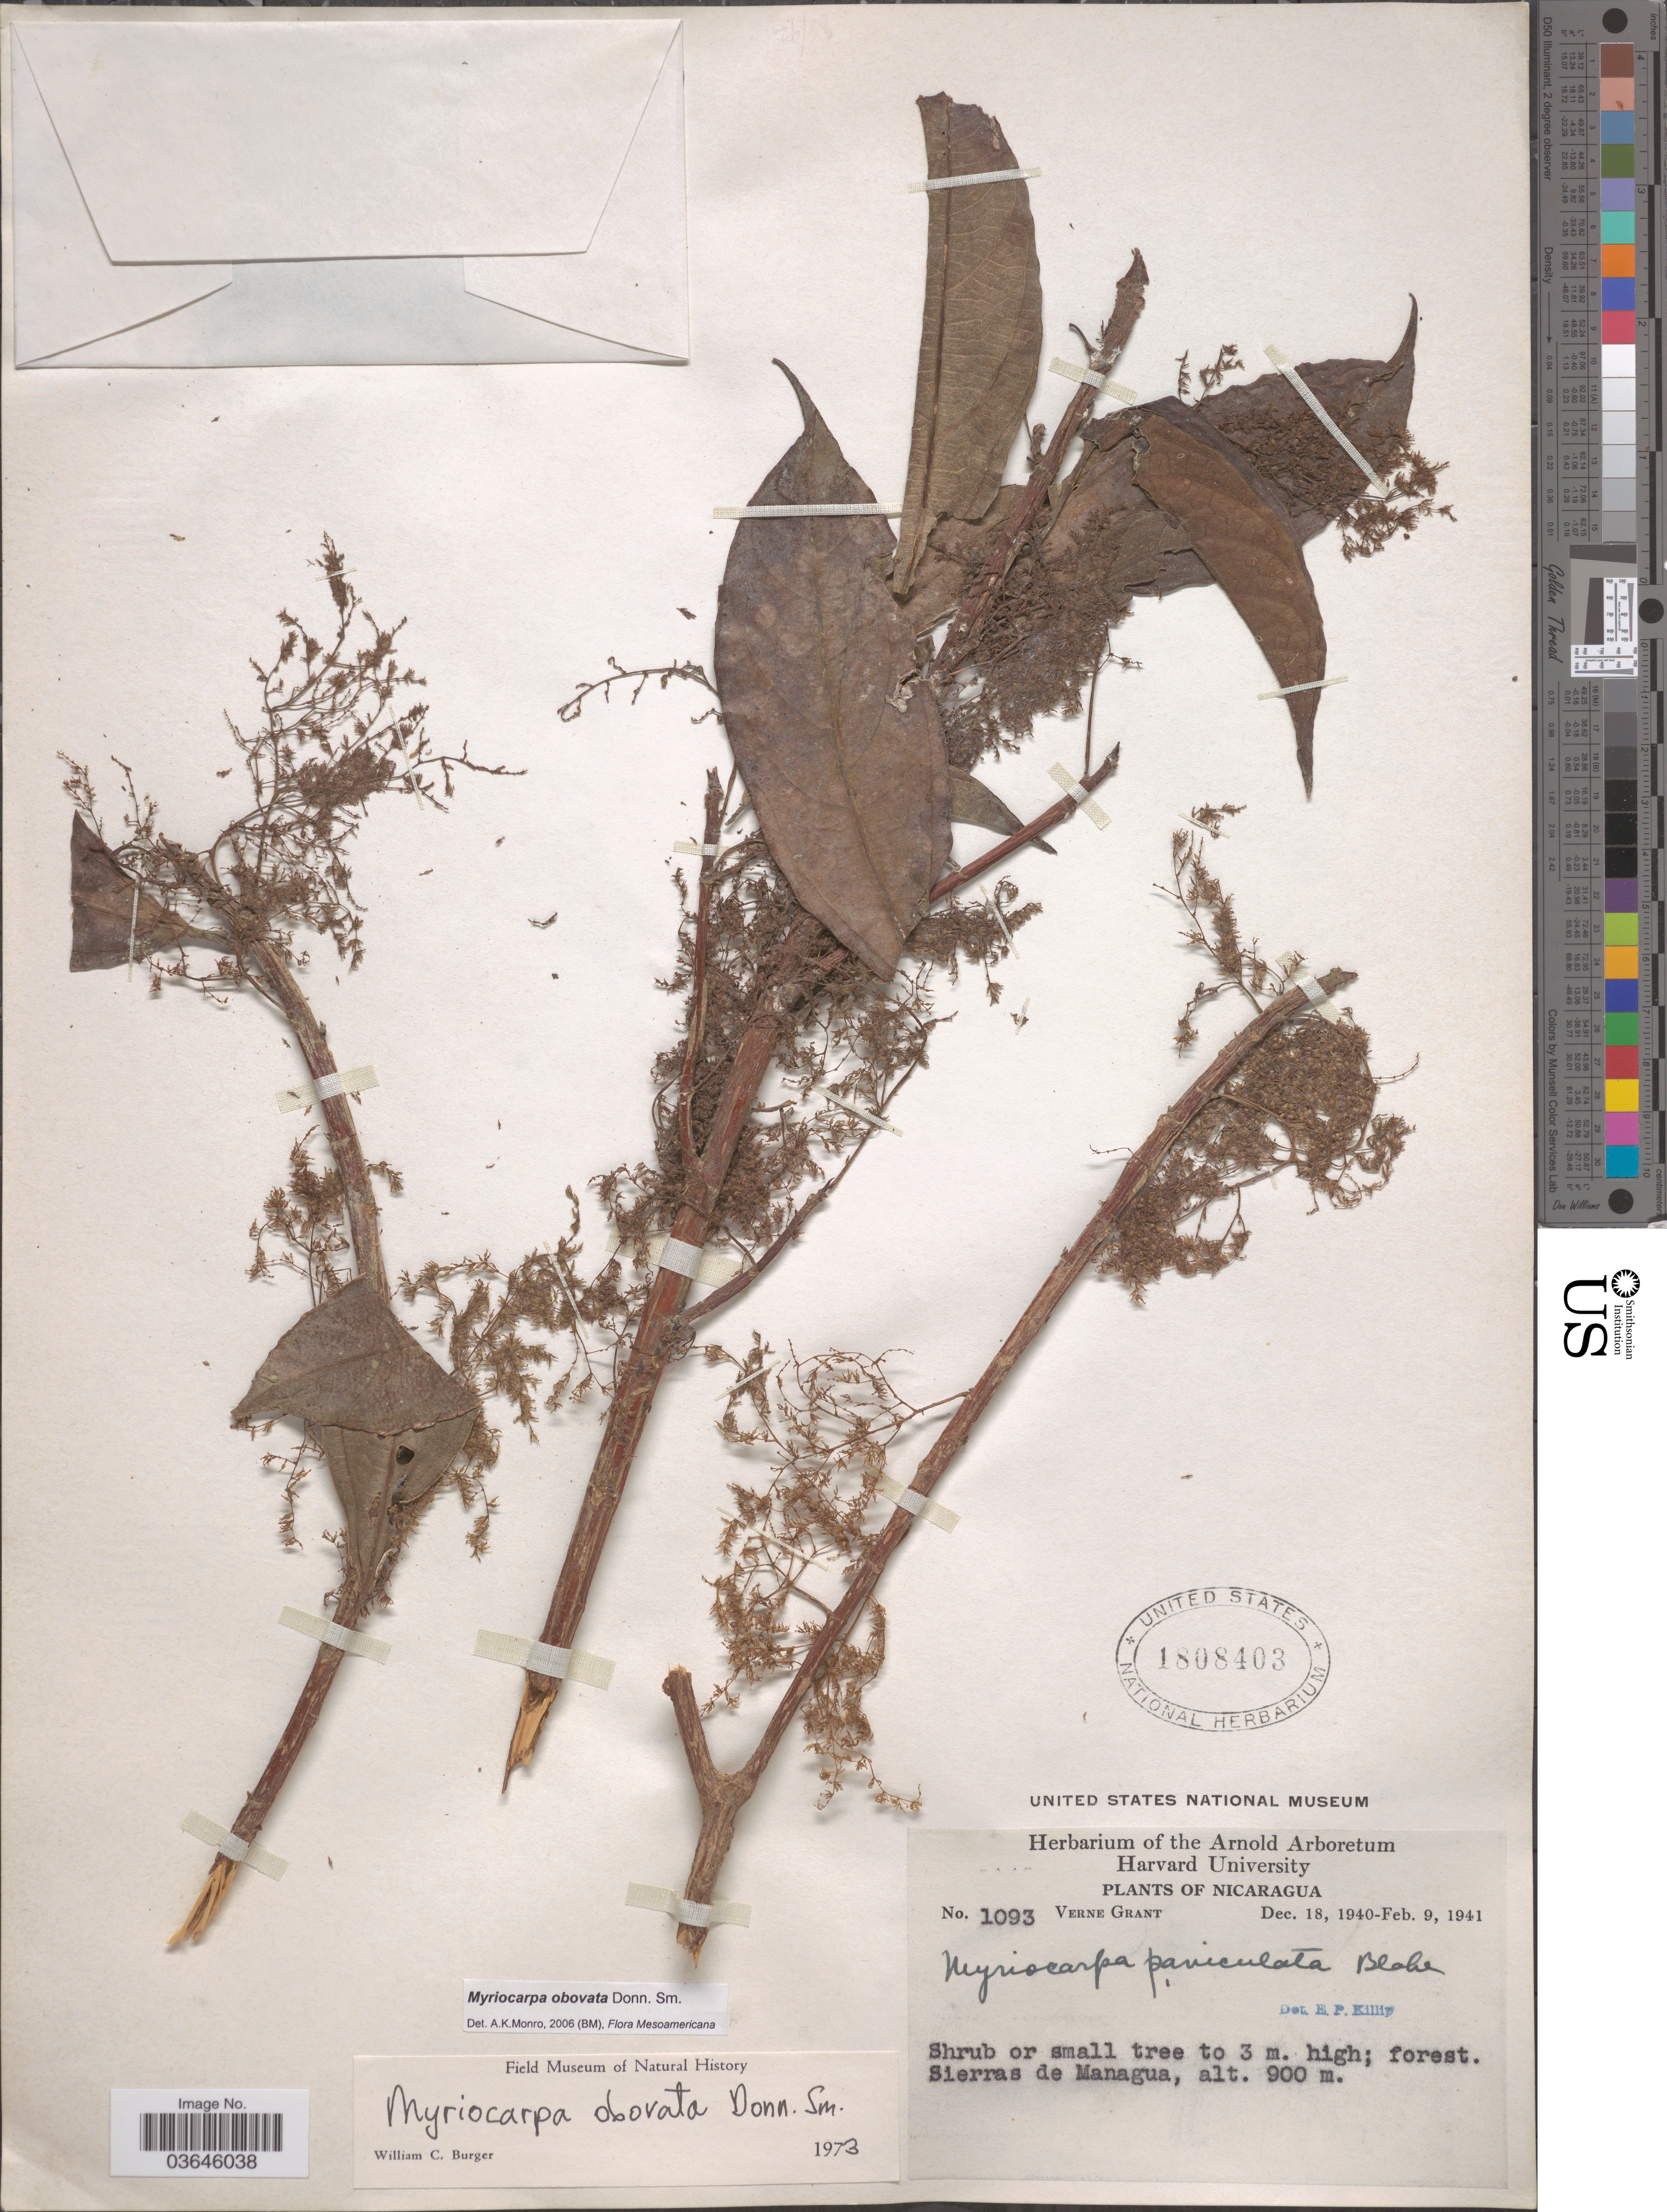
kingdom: Plantae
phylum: Tracheophyta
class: Magnoliopsida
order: Rosales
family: Urticaceae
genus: Myriocarpa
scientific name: Myriocarpa obovata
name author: Donn. Sm.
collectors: V. Grant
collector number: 1093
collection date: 1940-12-18/1941-02-09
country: Nicaragua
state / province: Managua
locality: Sierras de Managua.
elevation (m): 900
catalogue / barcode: US 1808403